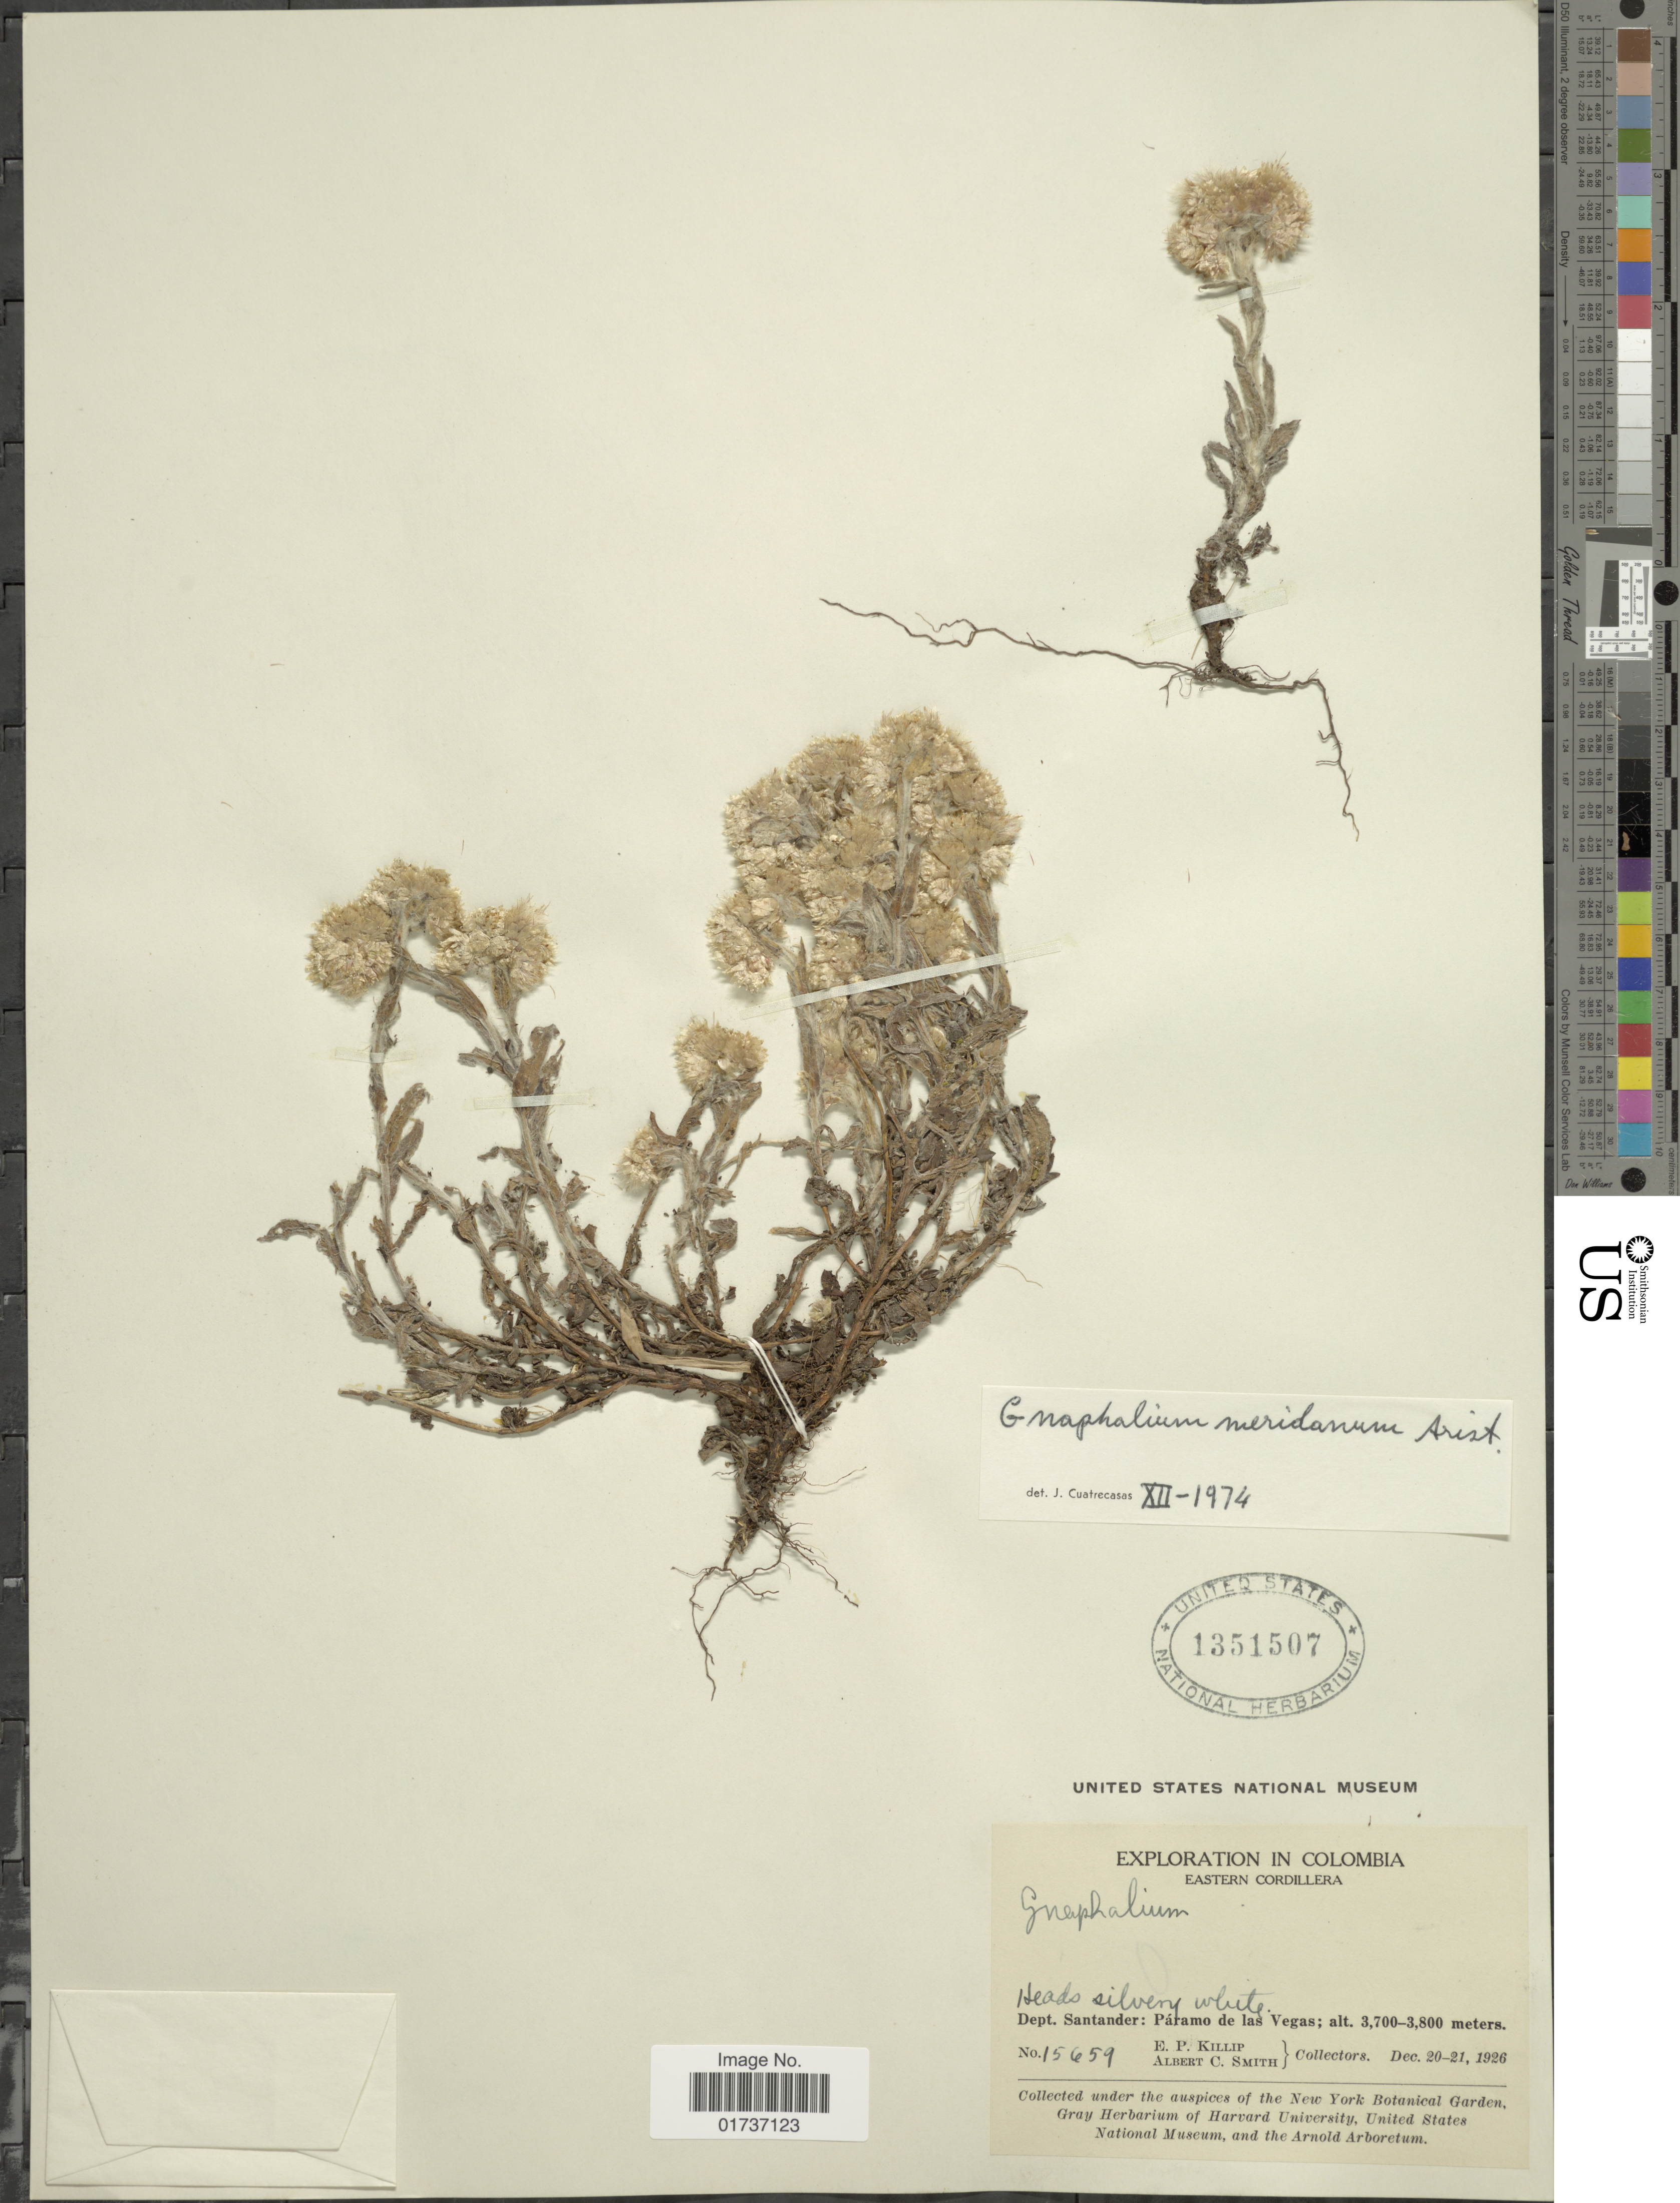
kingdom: Plantae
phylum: Tracheophyta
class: Magnoliopsida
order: Asterales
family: Asteraceae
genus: Gnaphalium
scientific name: Gnaphalium meridanum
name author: Aristeg.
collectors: E. P. Killip & A. C. Smith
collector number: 15659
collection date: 1926-12-20/1926-12-21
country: Colombia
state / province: Santander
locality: Eastern Cordillera, Dept. Santamder: Páramo de las Vegas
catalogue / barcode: US 1351507